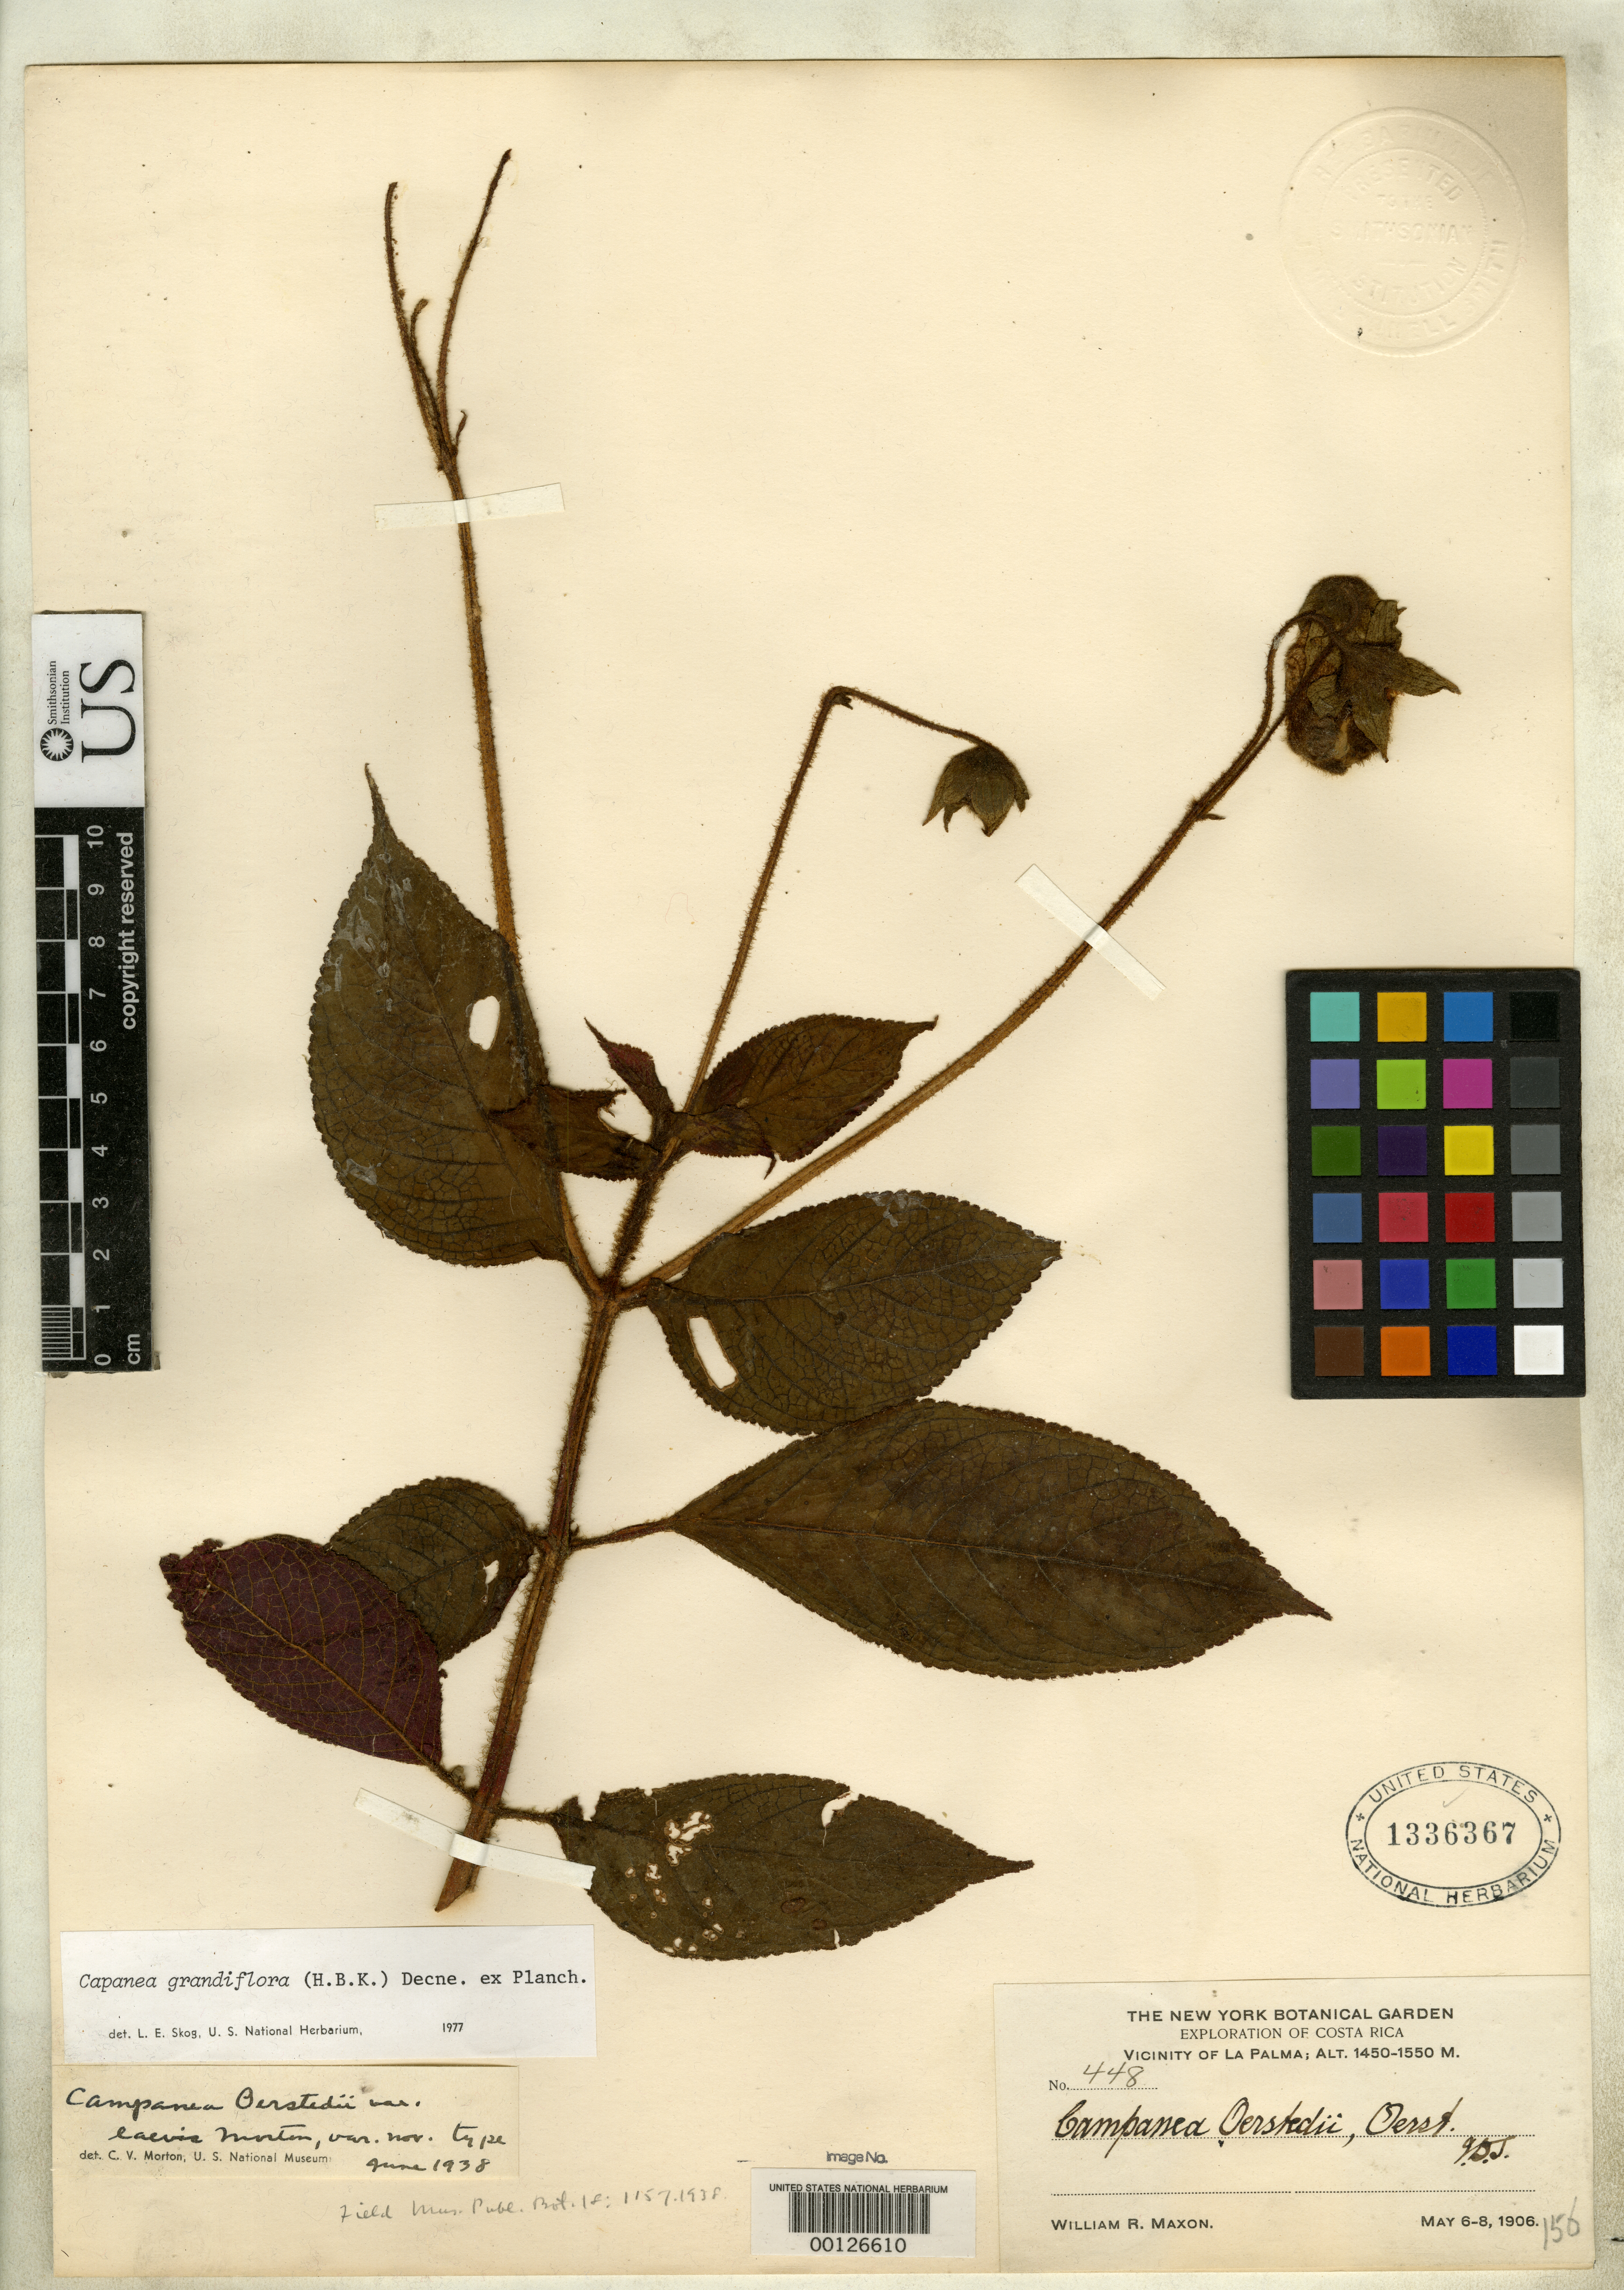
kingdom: Plantae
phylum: Tracheophyta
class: Magnoliopsida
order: Lamiales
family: Gesneriaceae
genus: Capanea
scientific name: Capanea oerstedii var. laevis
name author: C.V. Morton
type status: Holotype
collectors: W. R. Maxon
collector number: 448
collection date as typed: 06 May 1906 to 08 May 1906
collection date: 1906-05-06/1906-05-08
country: Costa Rica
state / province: San José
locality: La Palma.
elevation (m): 1450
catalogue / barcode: US 1336367